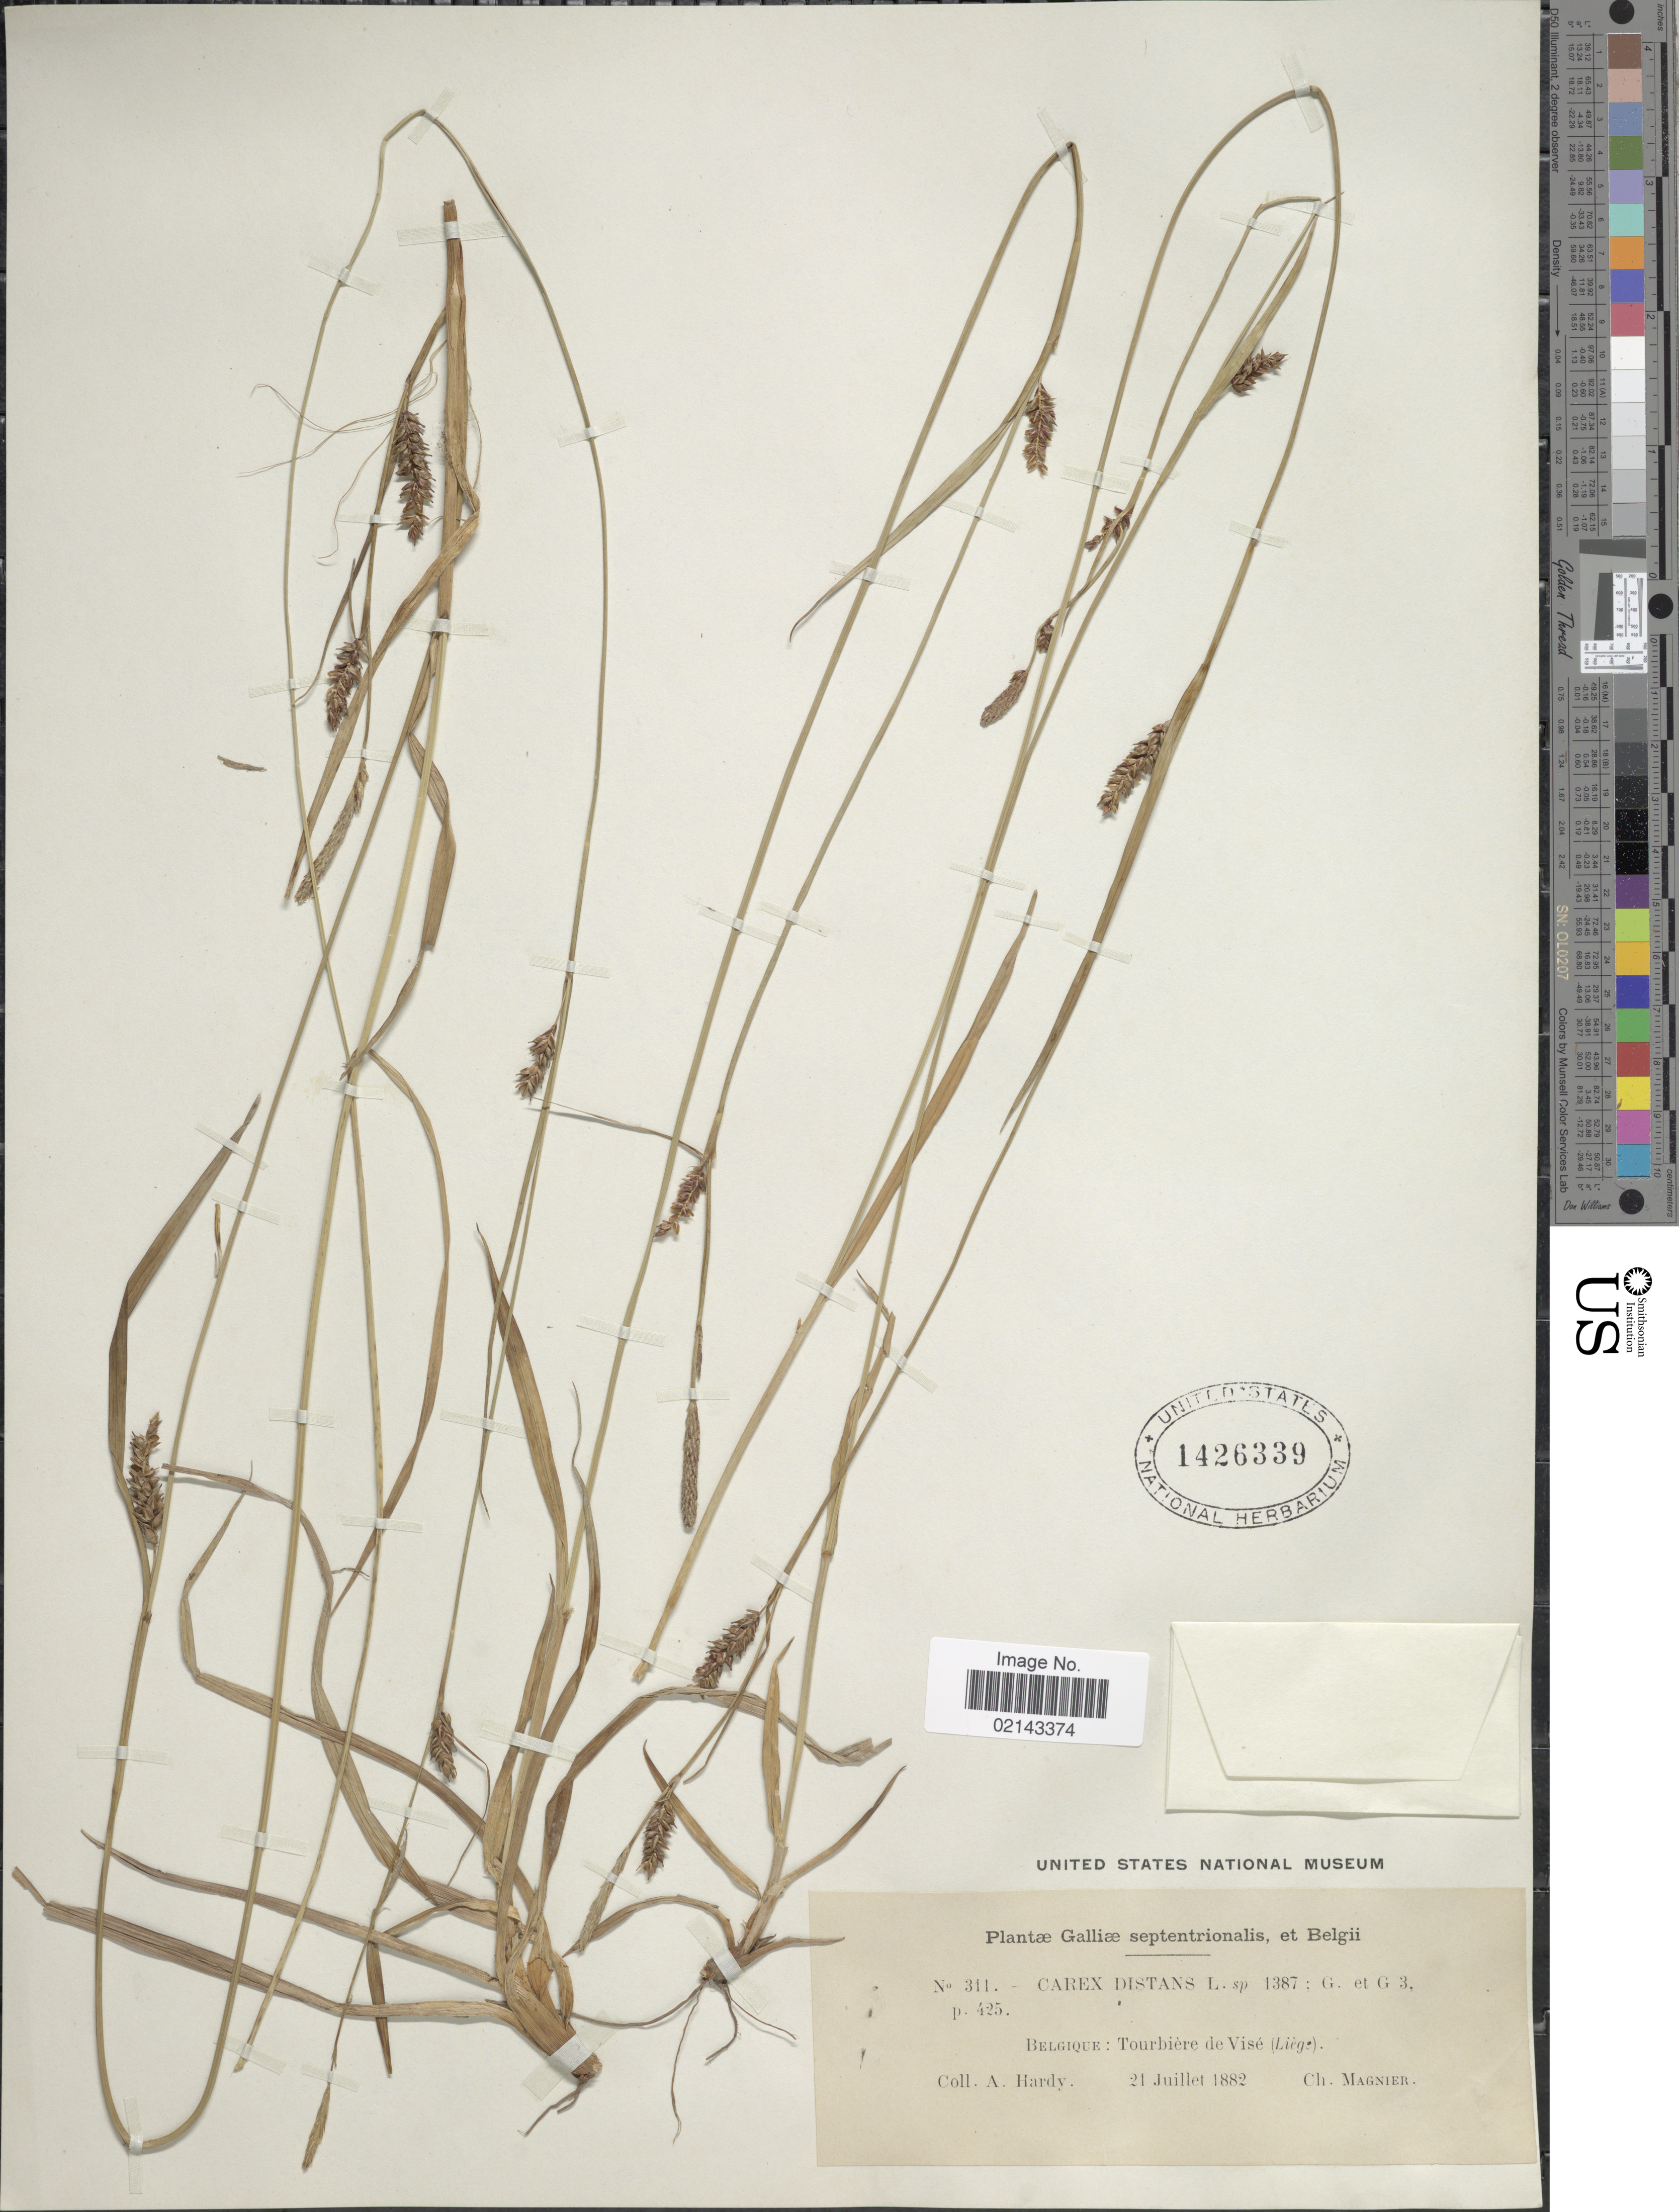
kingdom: Plantae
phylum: Tracheophyta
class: Liliopsida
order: Poales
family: Cyperaceae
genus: Carex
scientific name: Carex distans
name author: L.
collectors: A. Hardy & C. Magnier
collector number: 311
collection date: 1882-07-21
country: Belgium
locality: Tourbiére de Visé (Liége)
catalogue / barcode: US 1426339